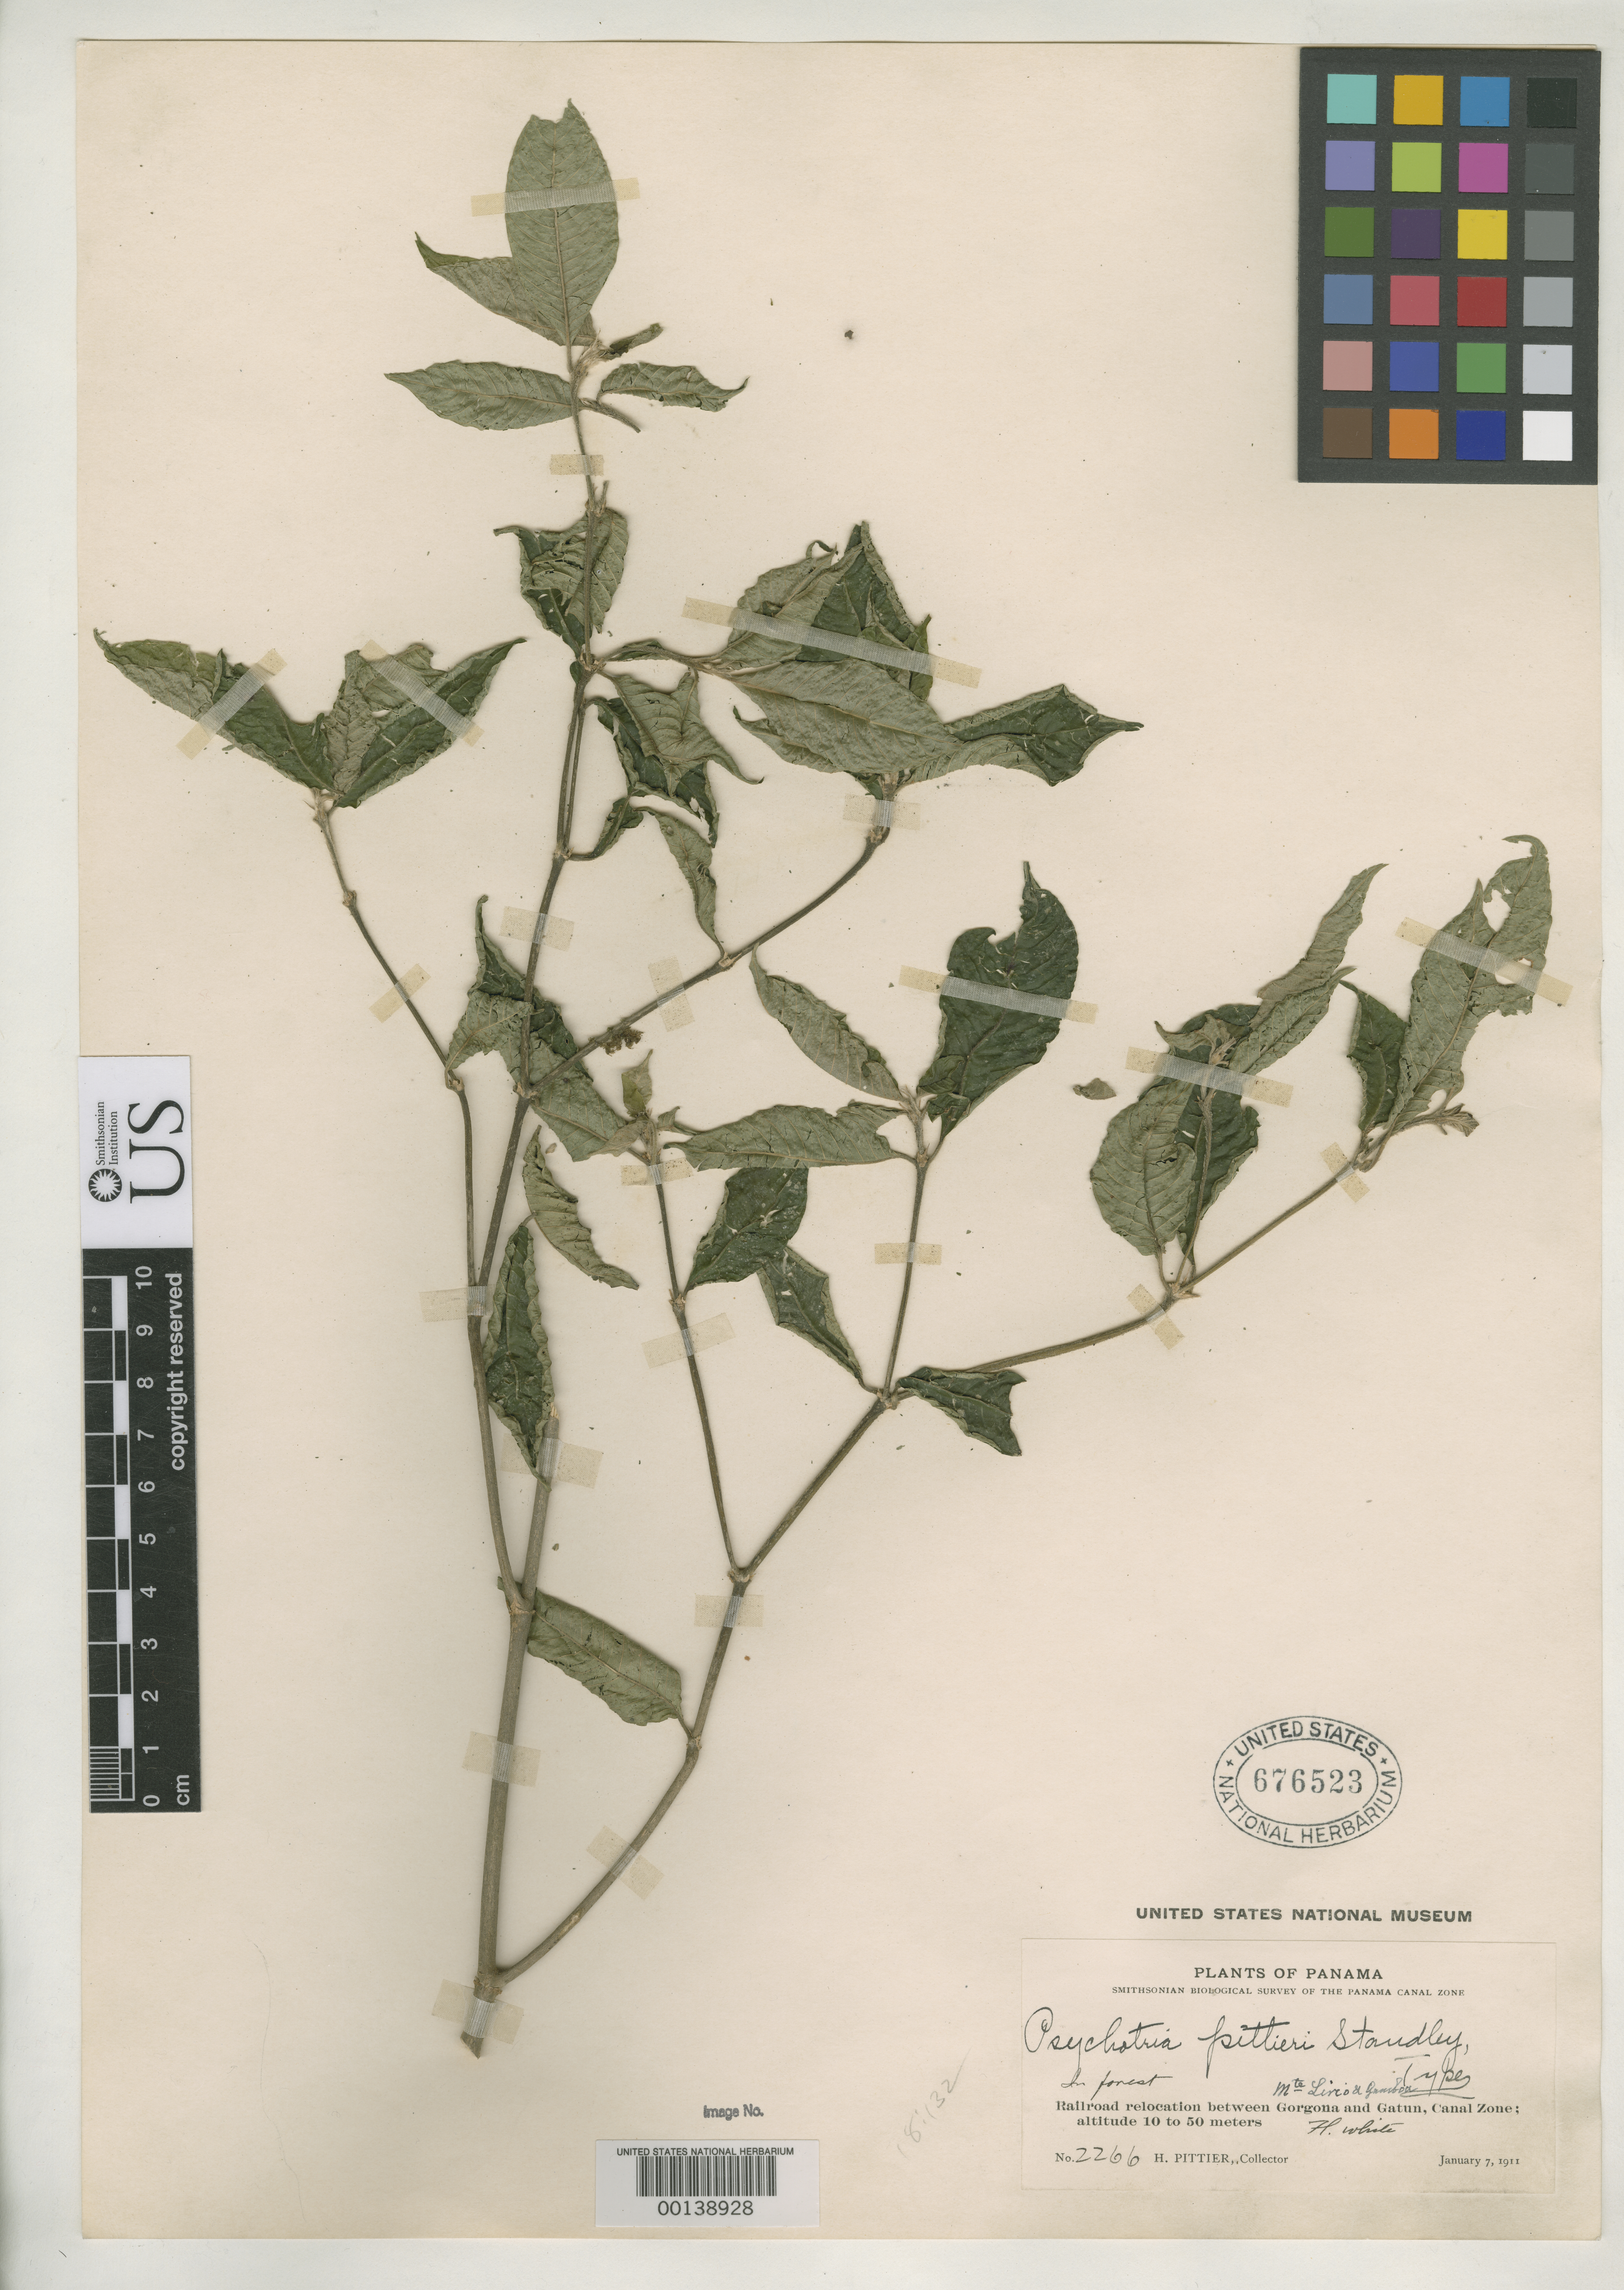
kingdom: Plantae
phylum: Tracheophyta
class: Magnoliopsida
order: Gentianales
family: Rubiaceae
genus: Psychotria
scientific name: Psychotria pittieri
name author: Standl.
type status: Holotype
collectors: H. F. Pittier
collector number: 2266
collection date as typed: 07 Jan 1911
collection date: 1911-01-07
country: Panama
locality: Between Gorgona and Gatun.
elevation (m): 10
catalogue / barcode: US 676523